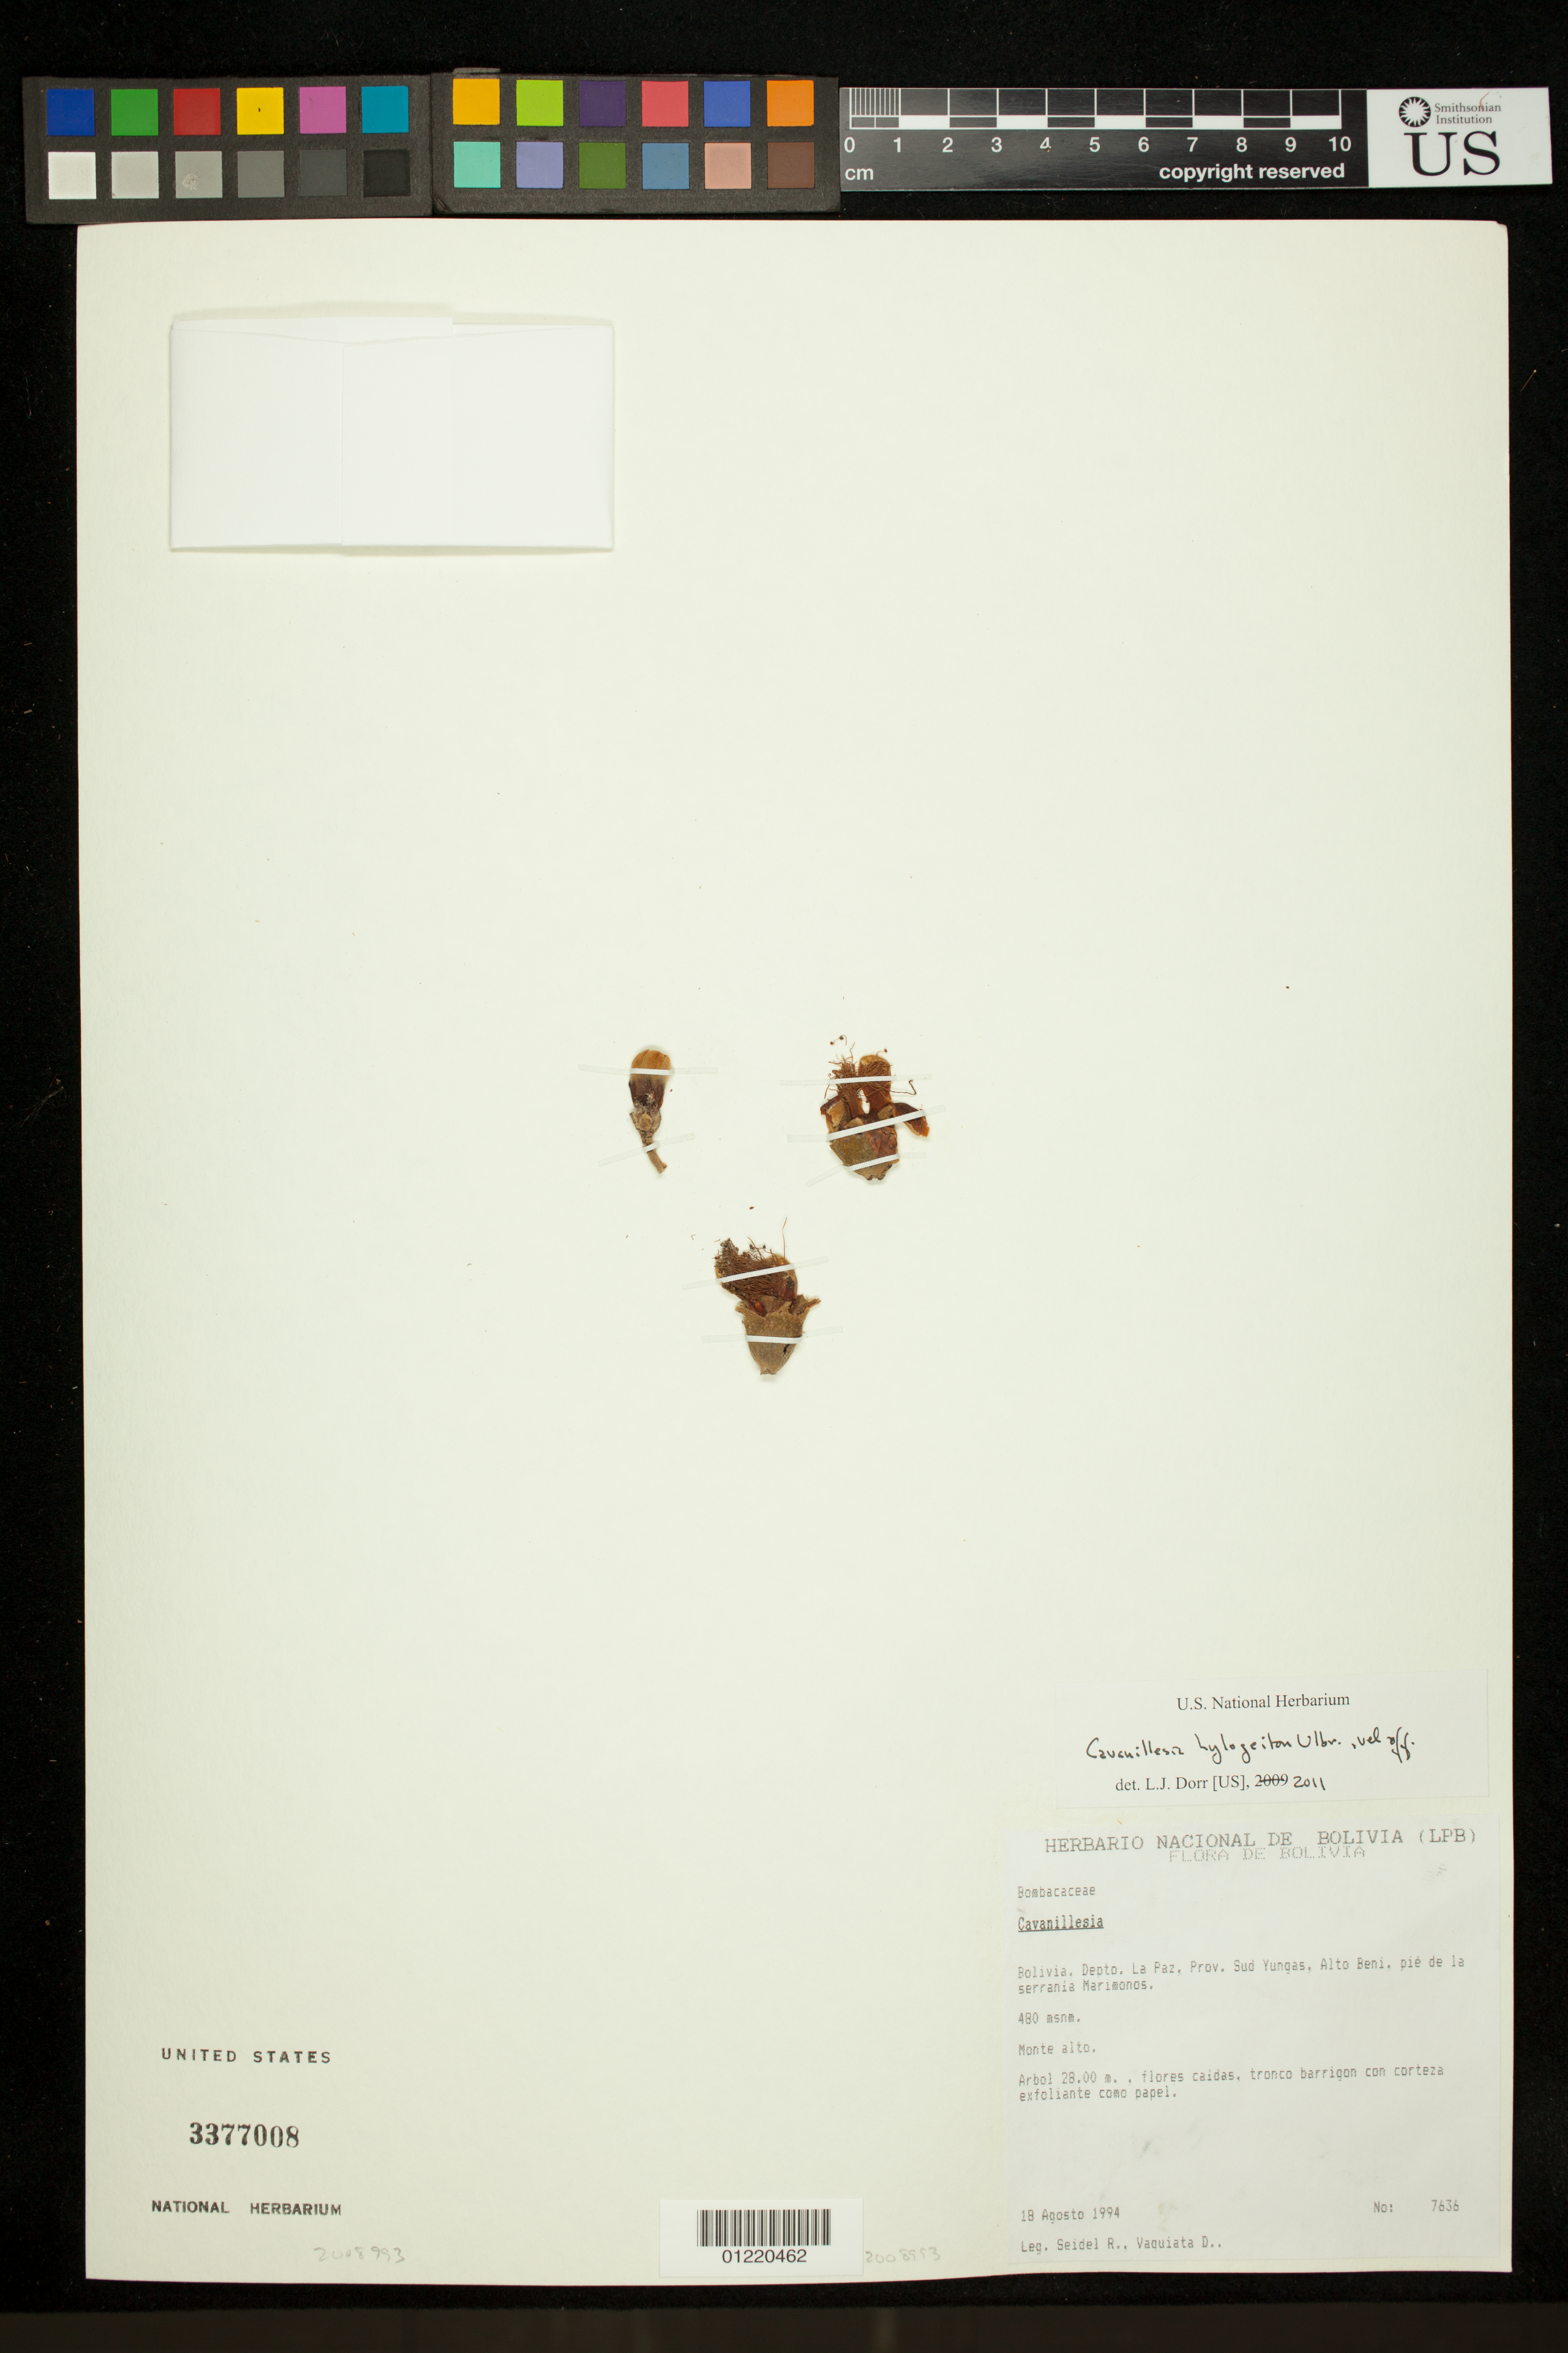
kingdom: Plantae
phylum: Tracheophyta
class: Magnoliopsida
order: Malvales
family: Malvaceae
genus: Cavanillesia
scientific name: Cavanillesia hylogeiton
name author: Ulbr.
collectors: R. Seidel & D. Vaquiata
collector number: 7636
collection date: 1994-08-18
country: Bolivia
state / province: La Paz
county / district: Sud Yungas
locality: Alto Beni, pie de la serrania Marimonos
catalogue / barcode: US 3377008